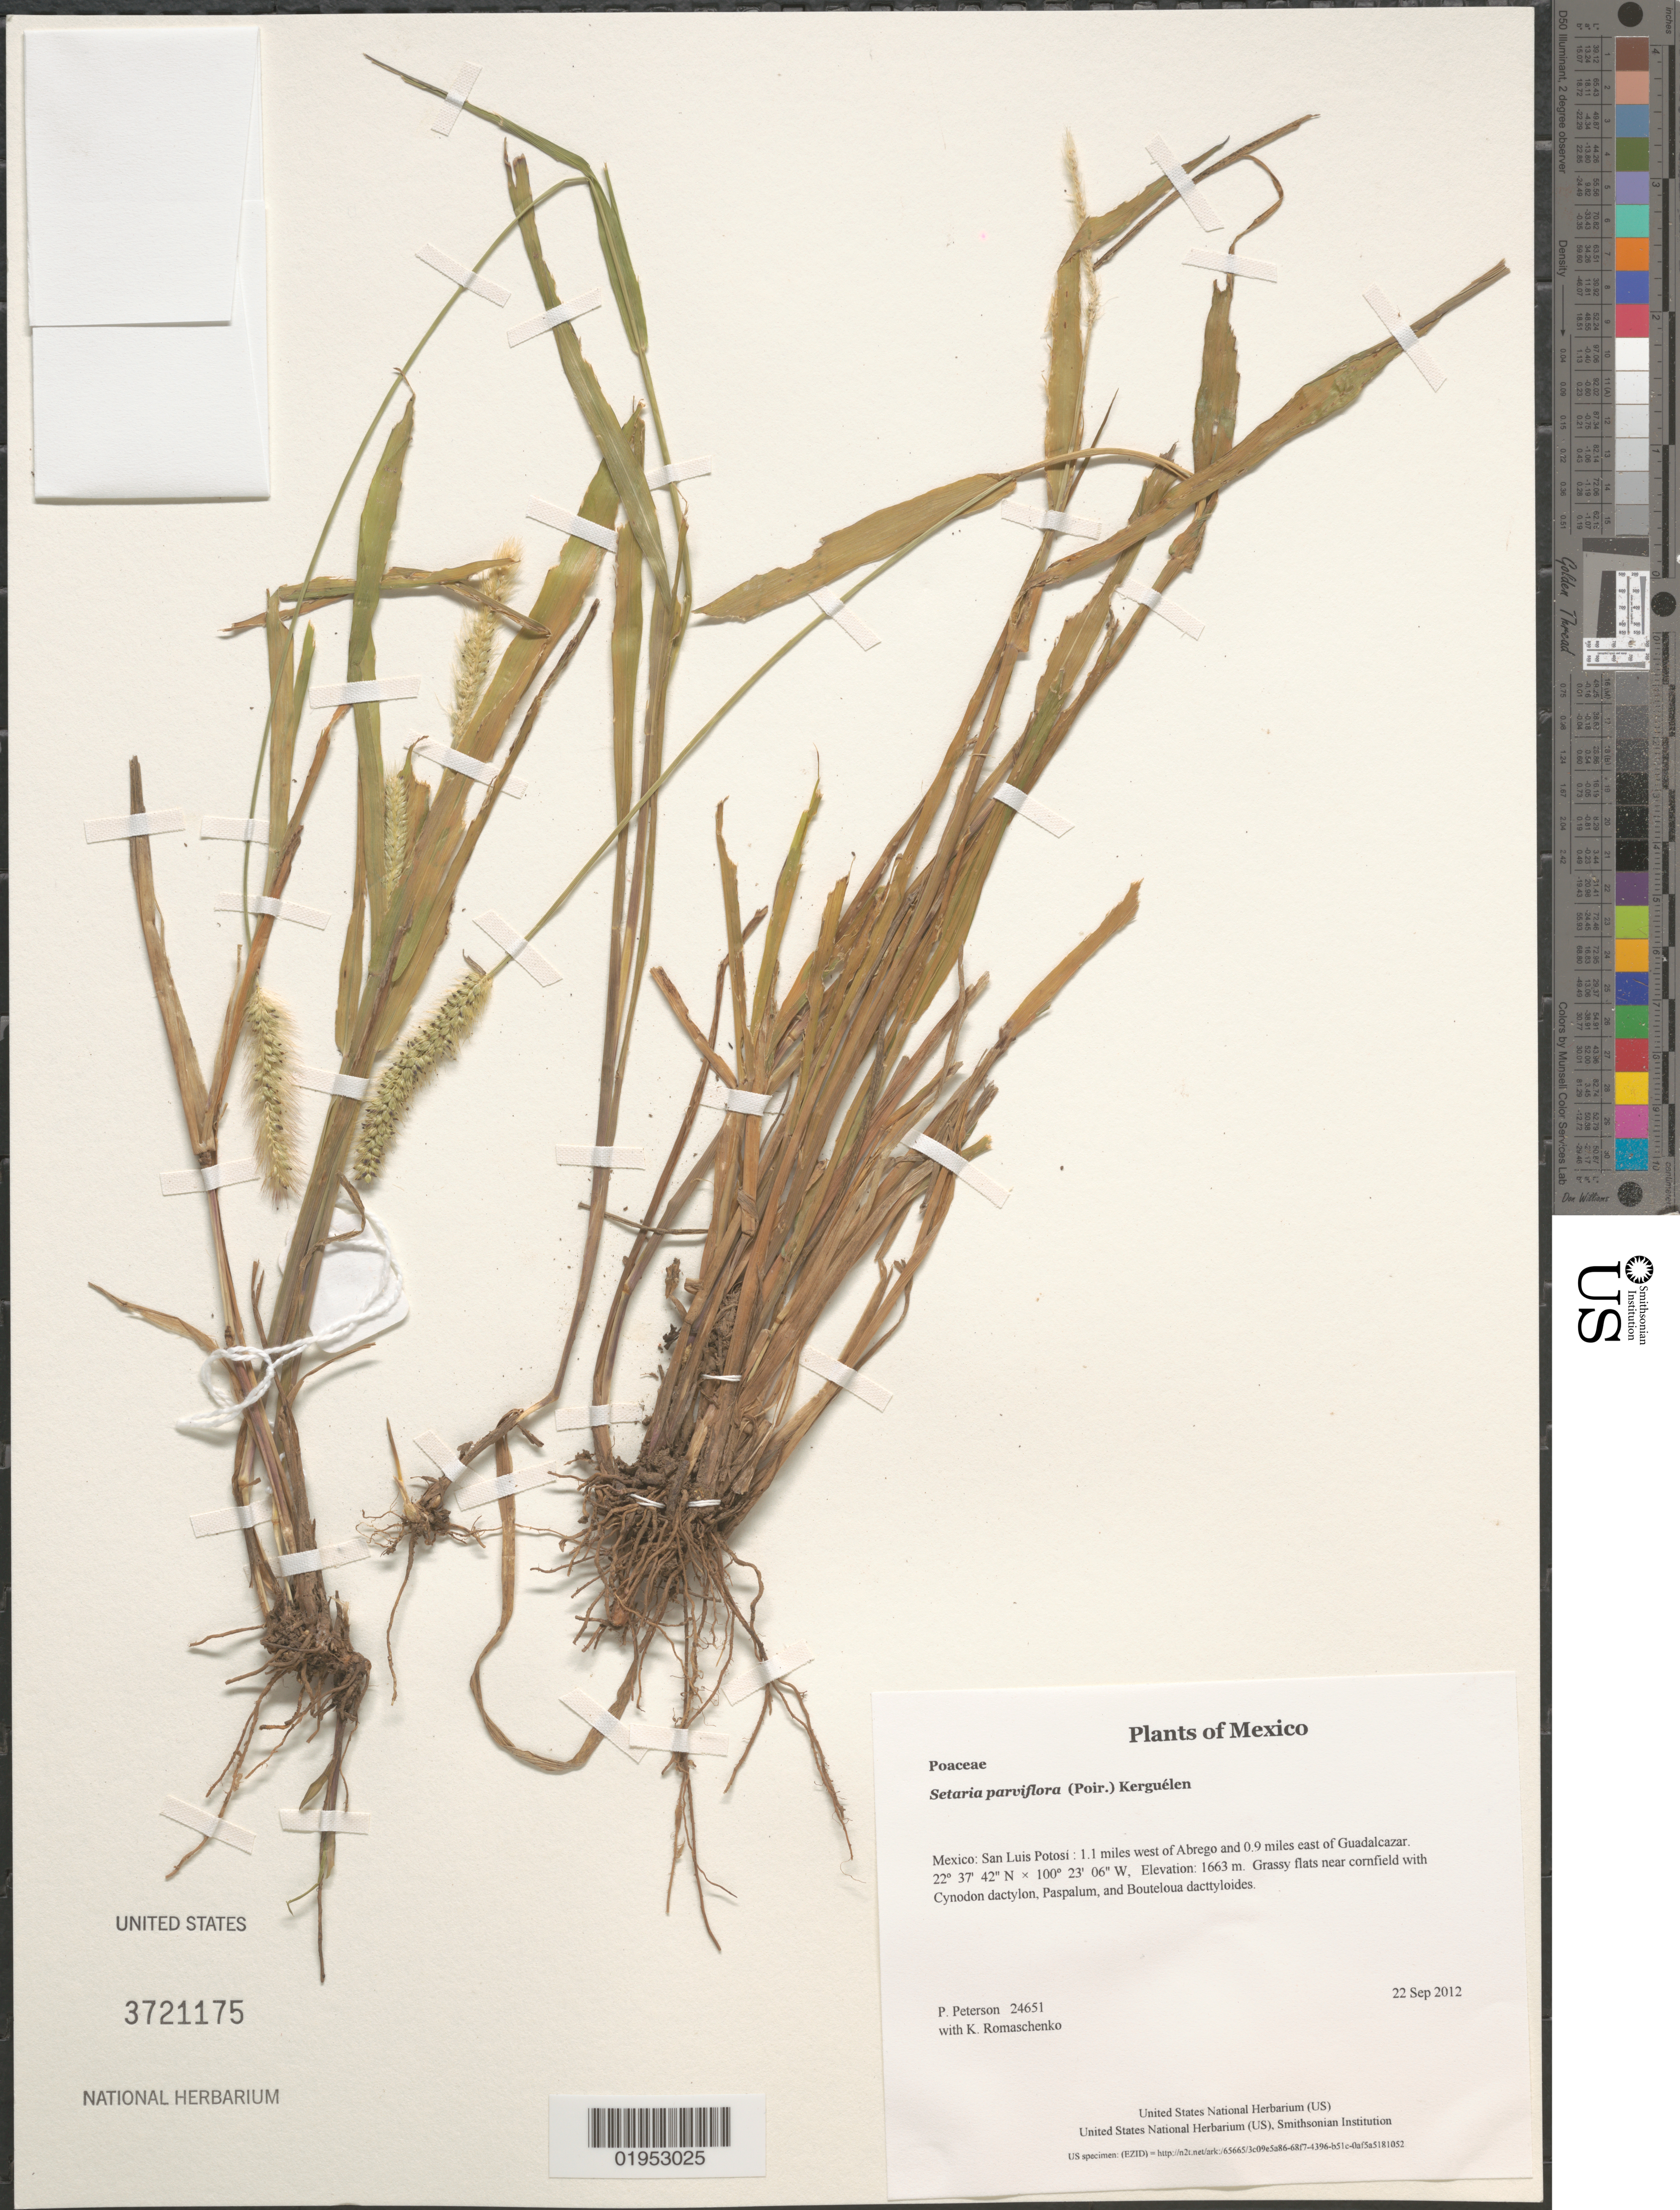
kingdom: Plantae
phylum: Tracheophyta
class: Liliopsida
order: Poales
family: Poaceae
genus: Setaria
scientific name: Setaria parviflora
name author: (Poir.) Kerguélen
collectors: P. M. Peterson & K. Romaschenko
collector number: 24651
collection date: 2012-09-22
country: Mexico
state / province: San Luis Potosí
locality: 1.1 miles west of Abrego and 0.9 miles east of Guadalcazar.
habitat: Grassy flats near cornfield with Cynodon dactylon, Paspalum, and Bouteloua dacttyloides.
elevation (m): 1663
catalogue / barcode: US 3721175